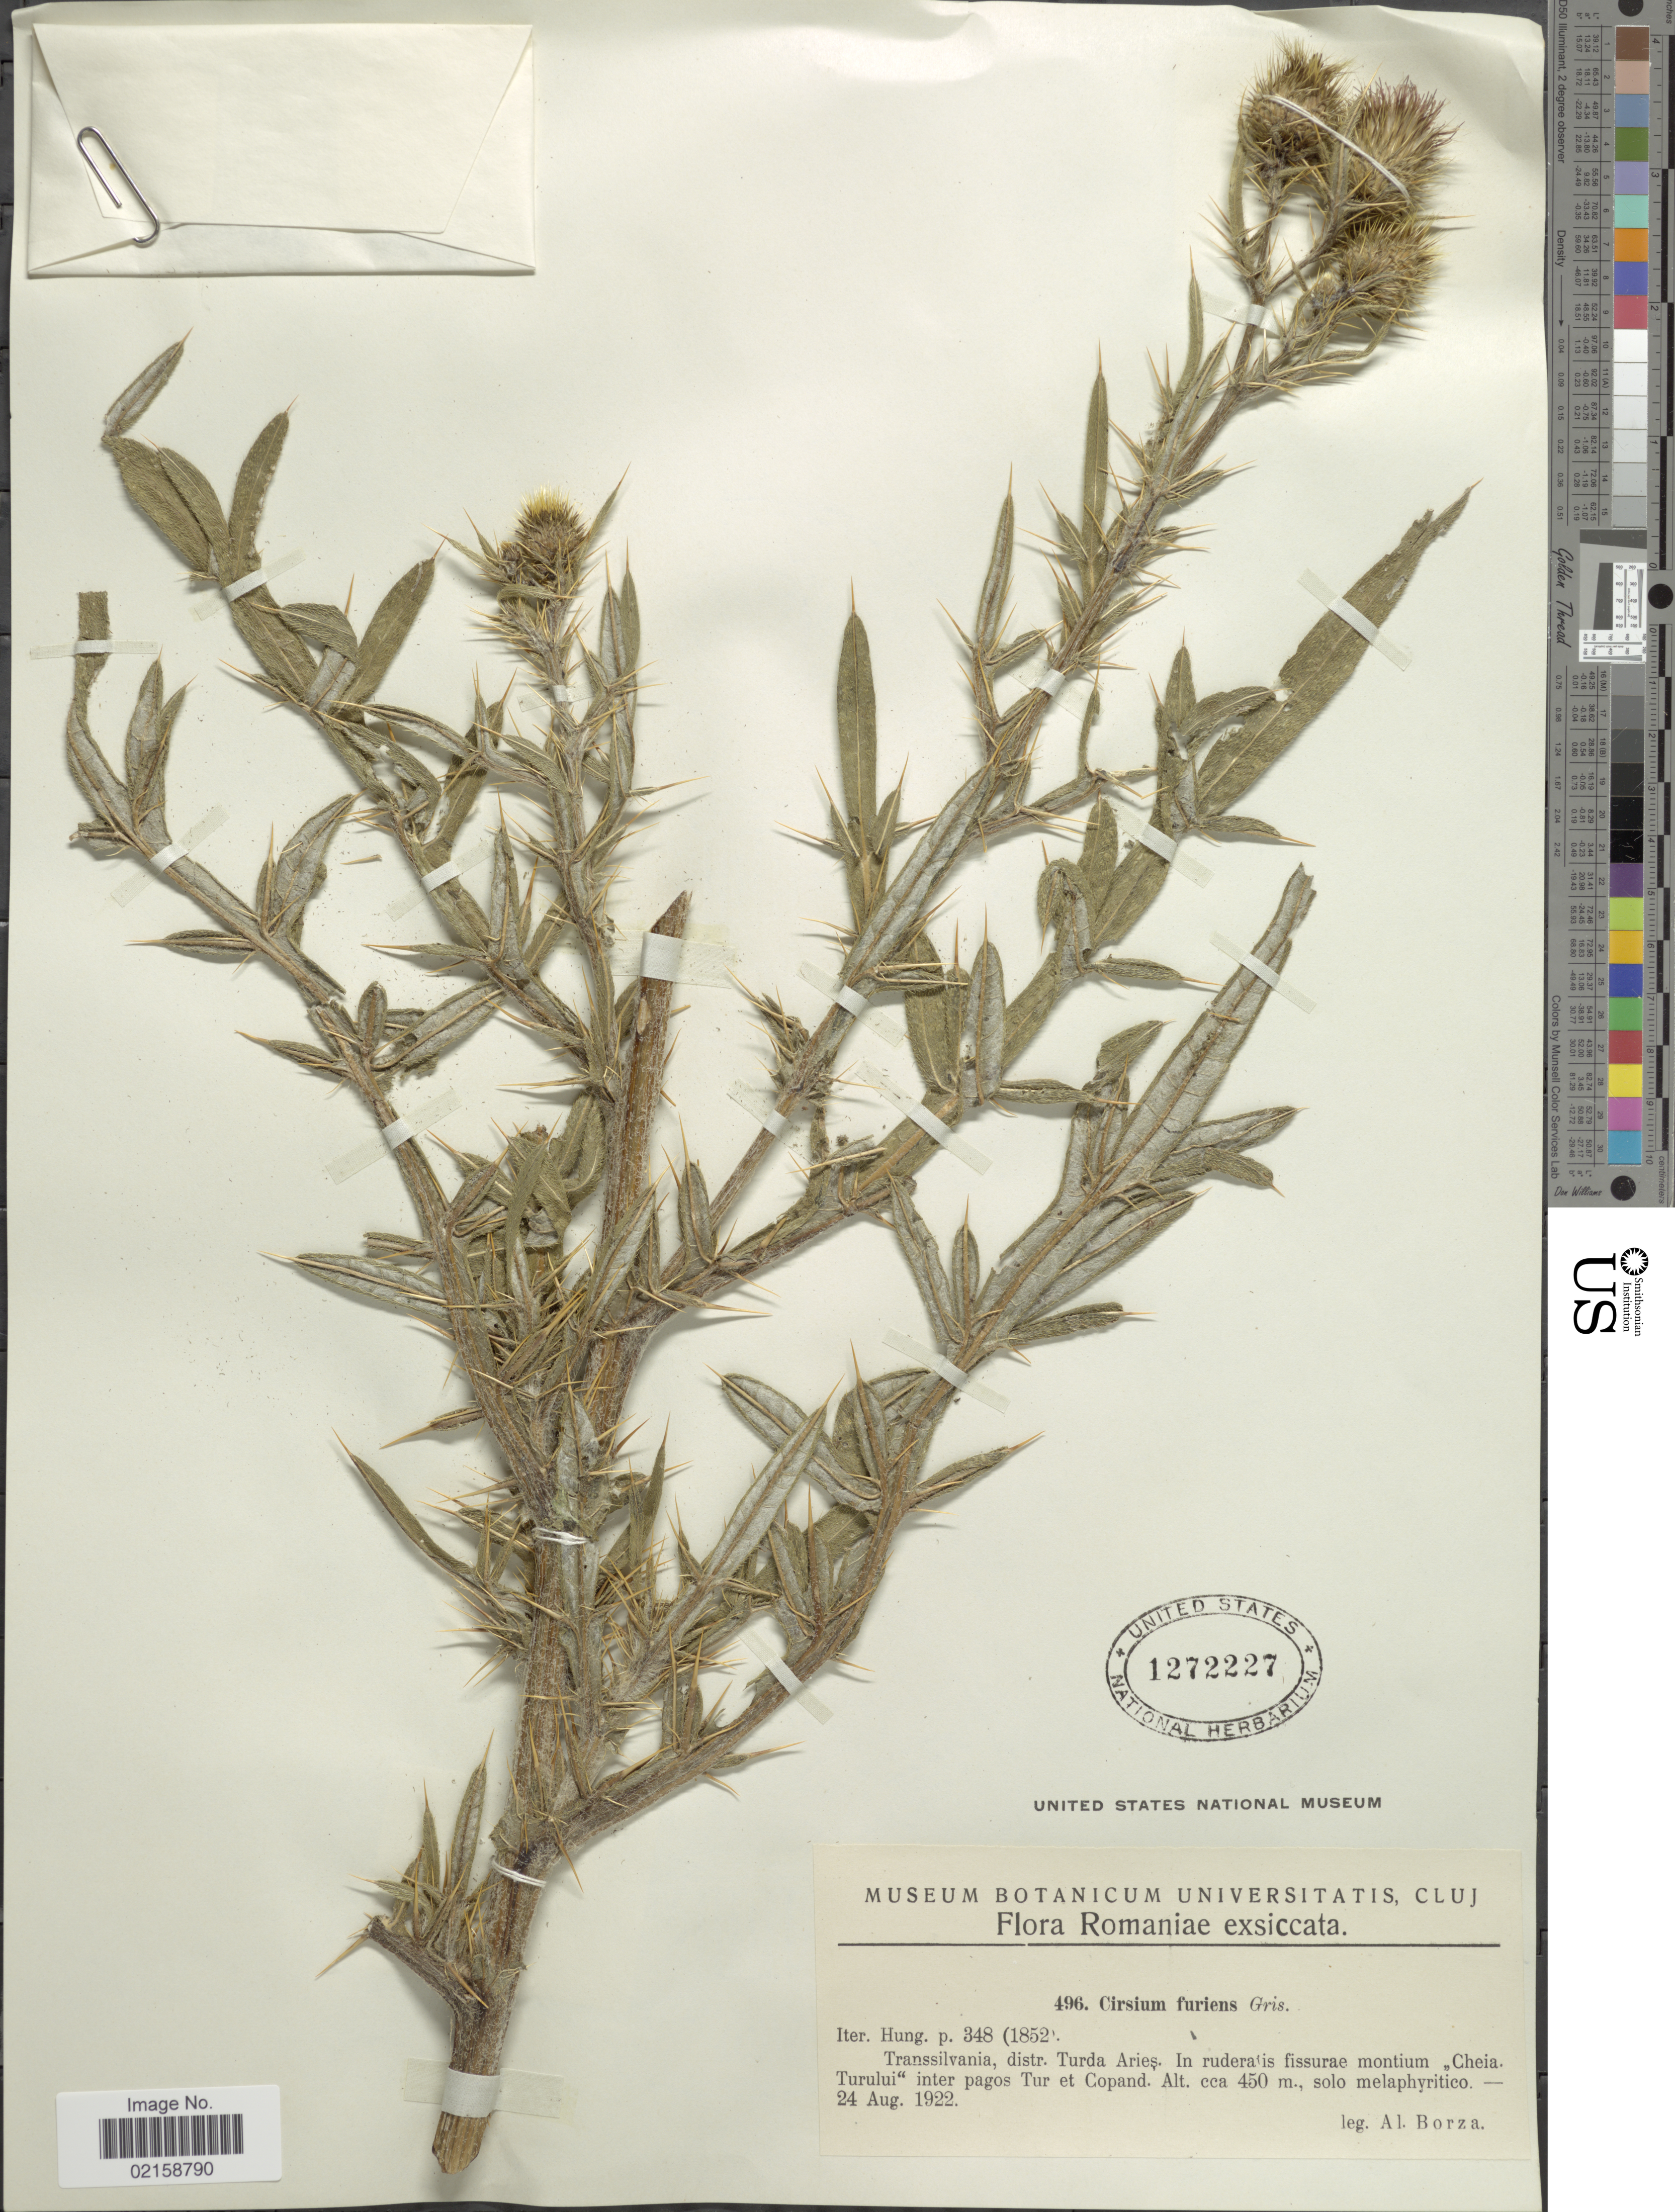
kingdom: Plantae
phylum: Tracheophyta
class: Magnoliopsida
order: Asterales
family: Asteraceae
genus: Cirsium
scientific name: Cirsium furiens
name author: Griseb. & Schenk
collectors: A. Borza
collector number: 496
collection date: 1922-08-24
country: Romania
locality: Romania exsiccata, Transsilvania, distr. Turda Aries, in ruderatis fissurae montium "Cheia Turului"inter pagos Tur et Copand.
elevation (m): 450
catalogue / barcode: US 1272227